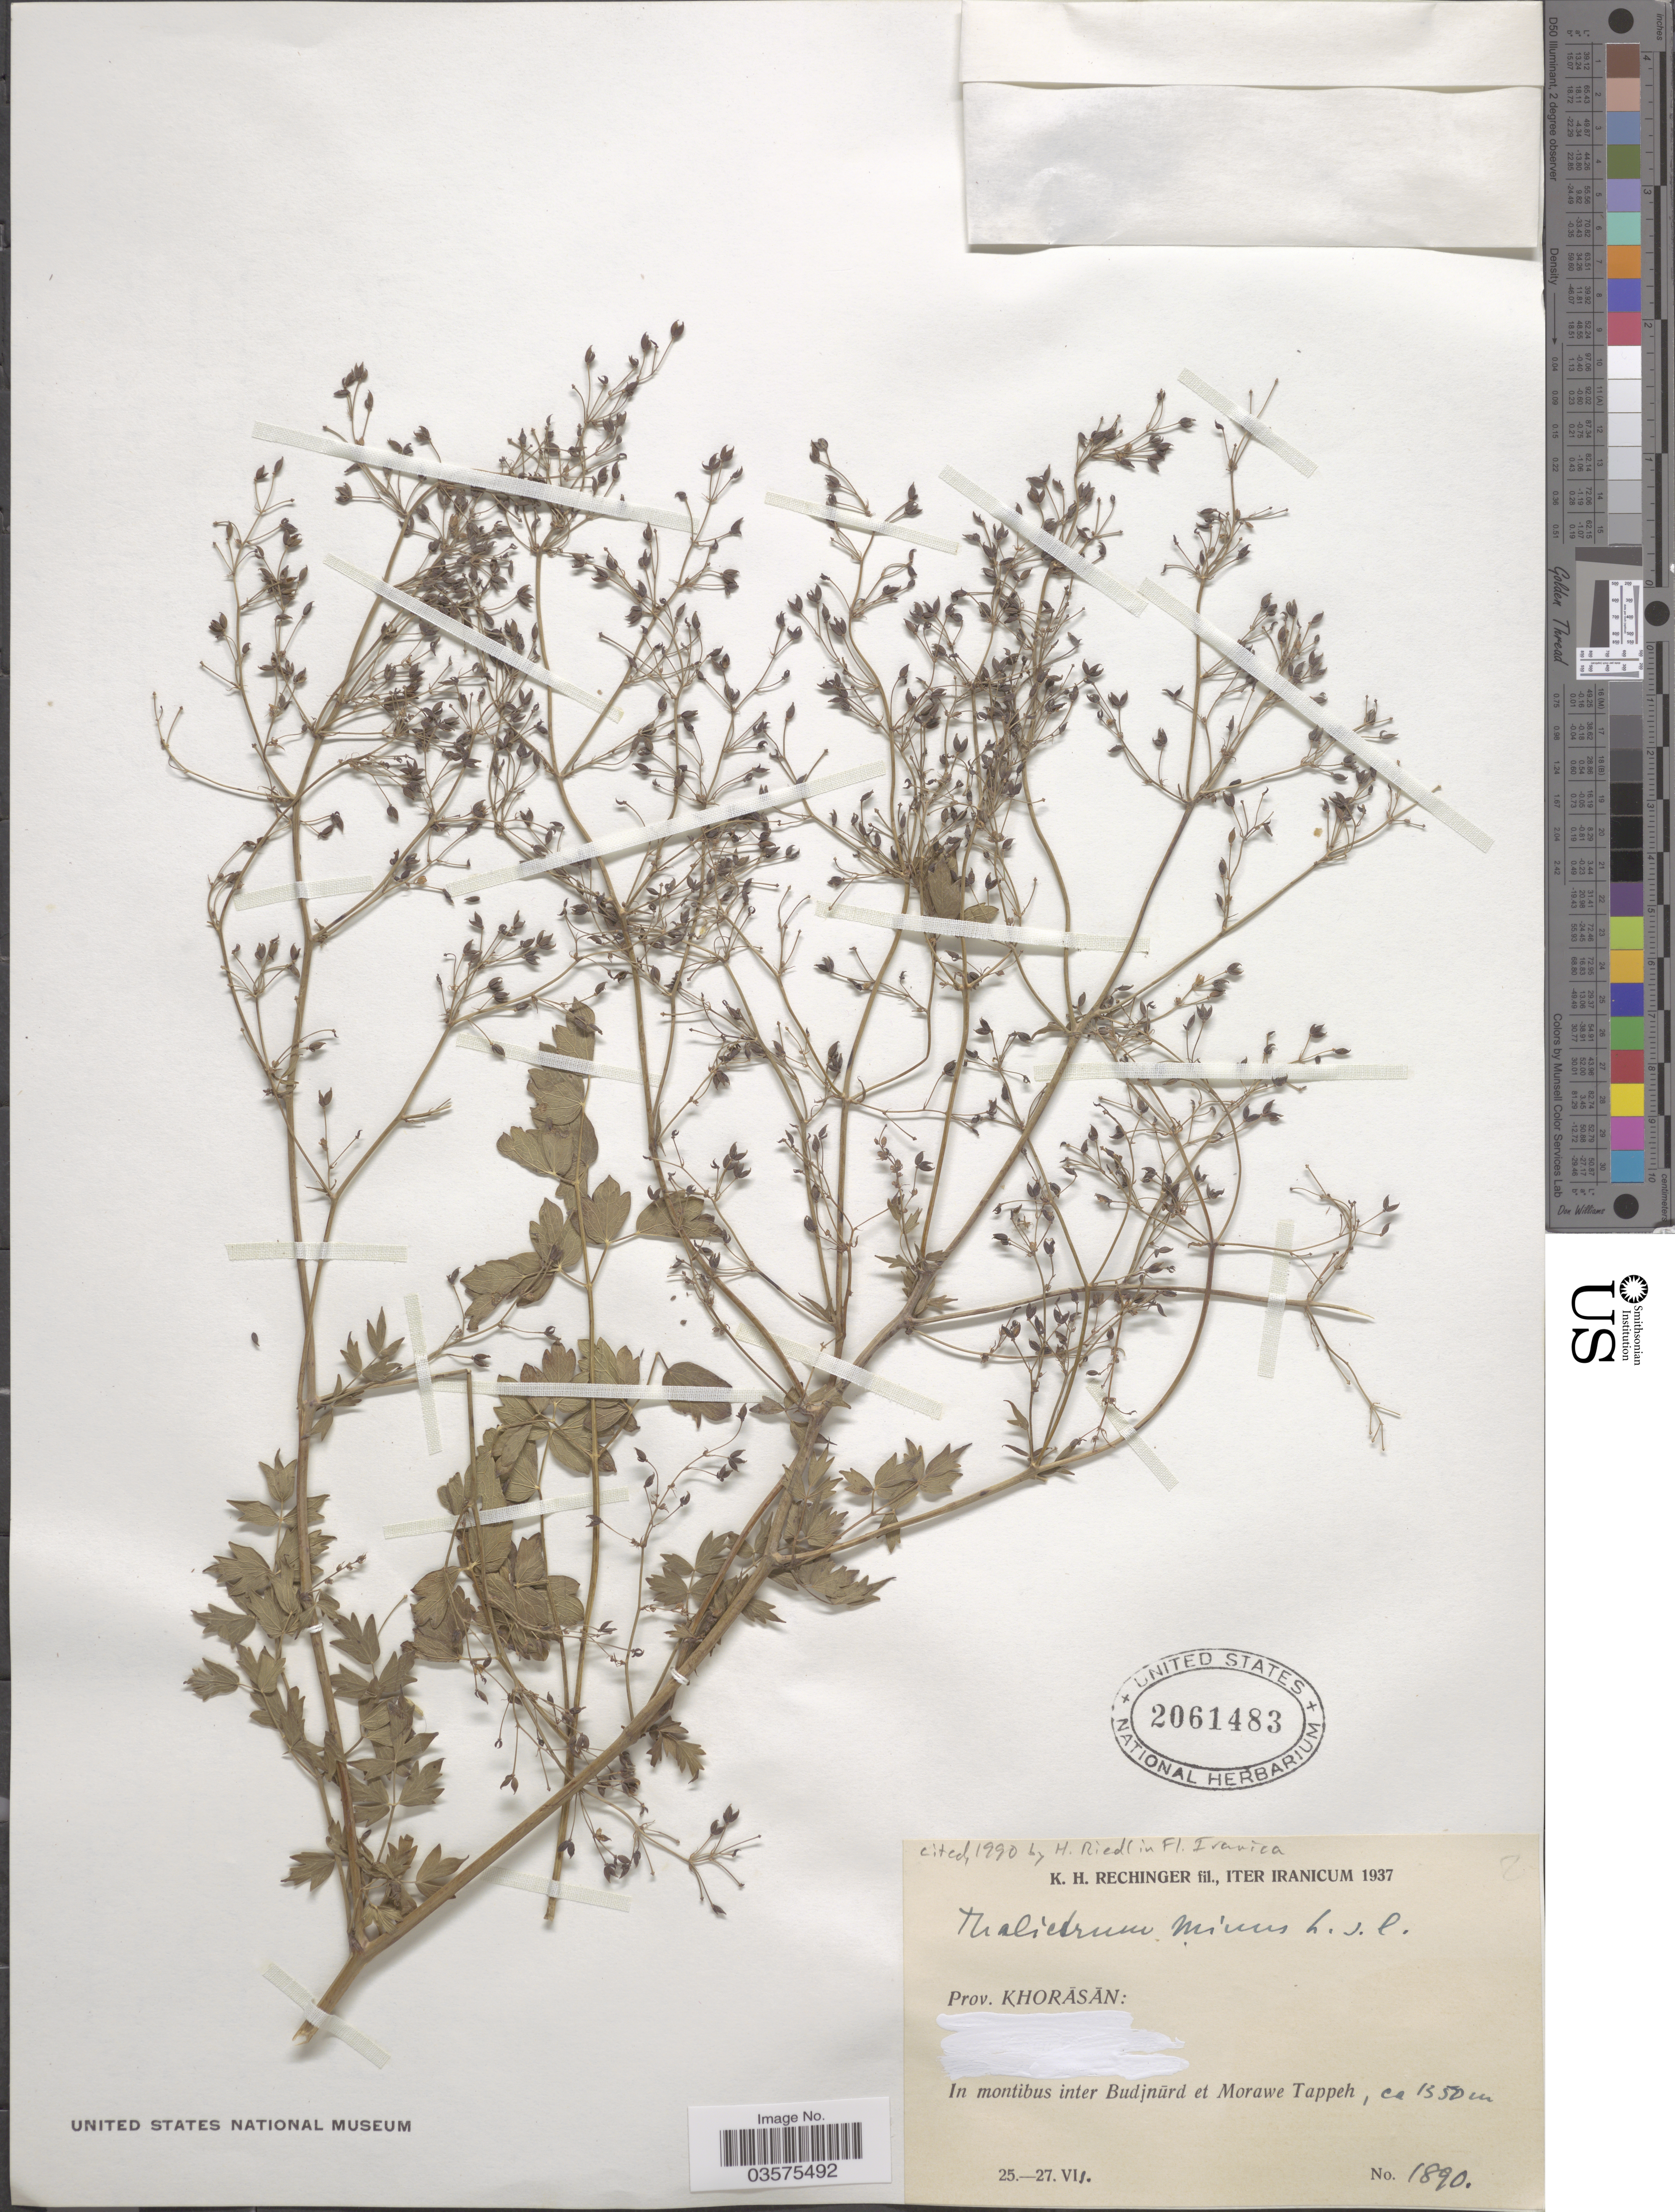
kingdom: Plantae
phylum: Tracheophyta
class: Magnoliopsida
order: Ranunculales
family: Ranunculaceae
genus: Thalictrum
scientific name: Thalictrum minus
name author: L.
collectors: K. H. Rechinger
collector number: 1890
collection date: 1937-07-25/1937-07-27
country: Iran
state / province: Khorasan [obsolete]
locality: Khorāsān. In montibus inter Budjnūrd et Morawe Tappeh.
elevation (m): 1350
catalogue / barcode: US 2061483